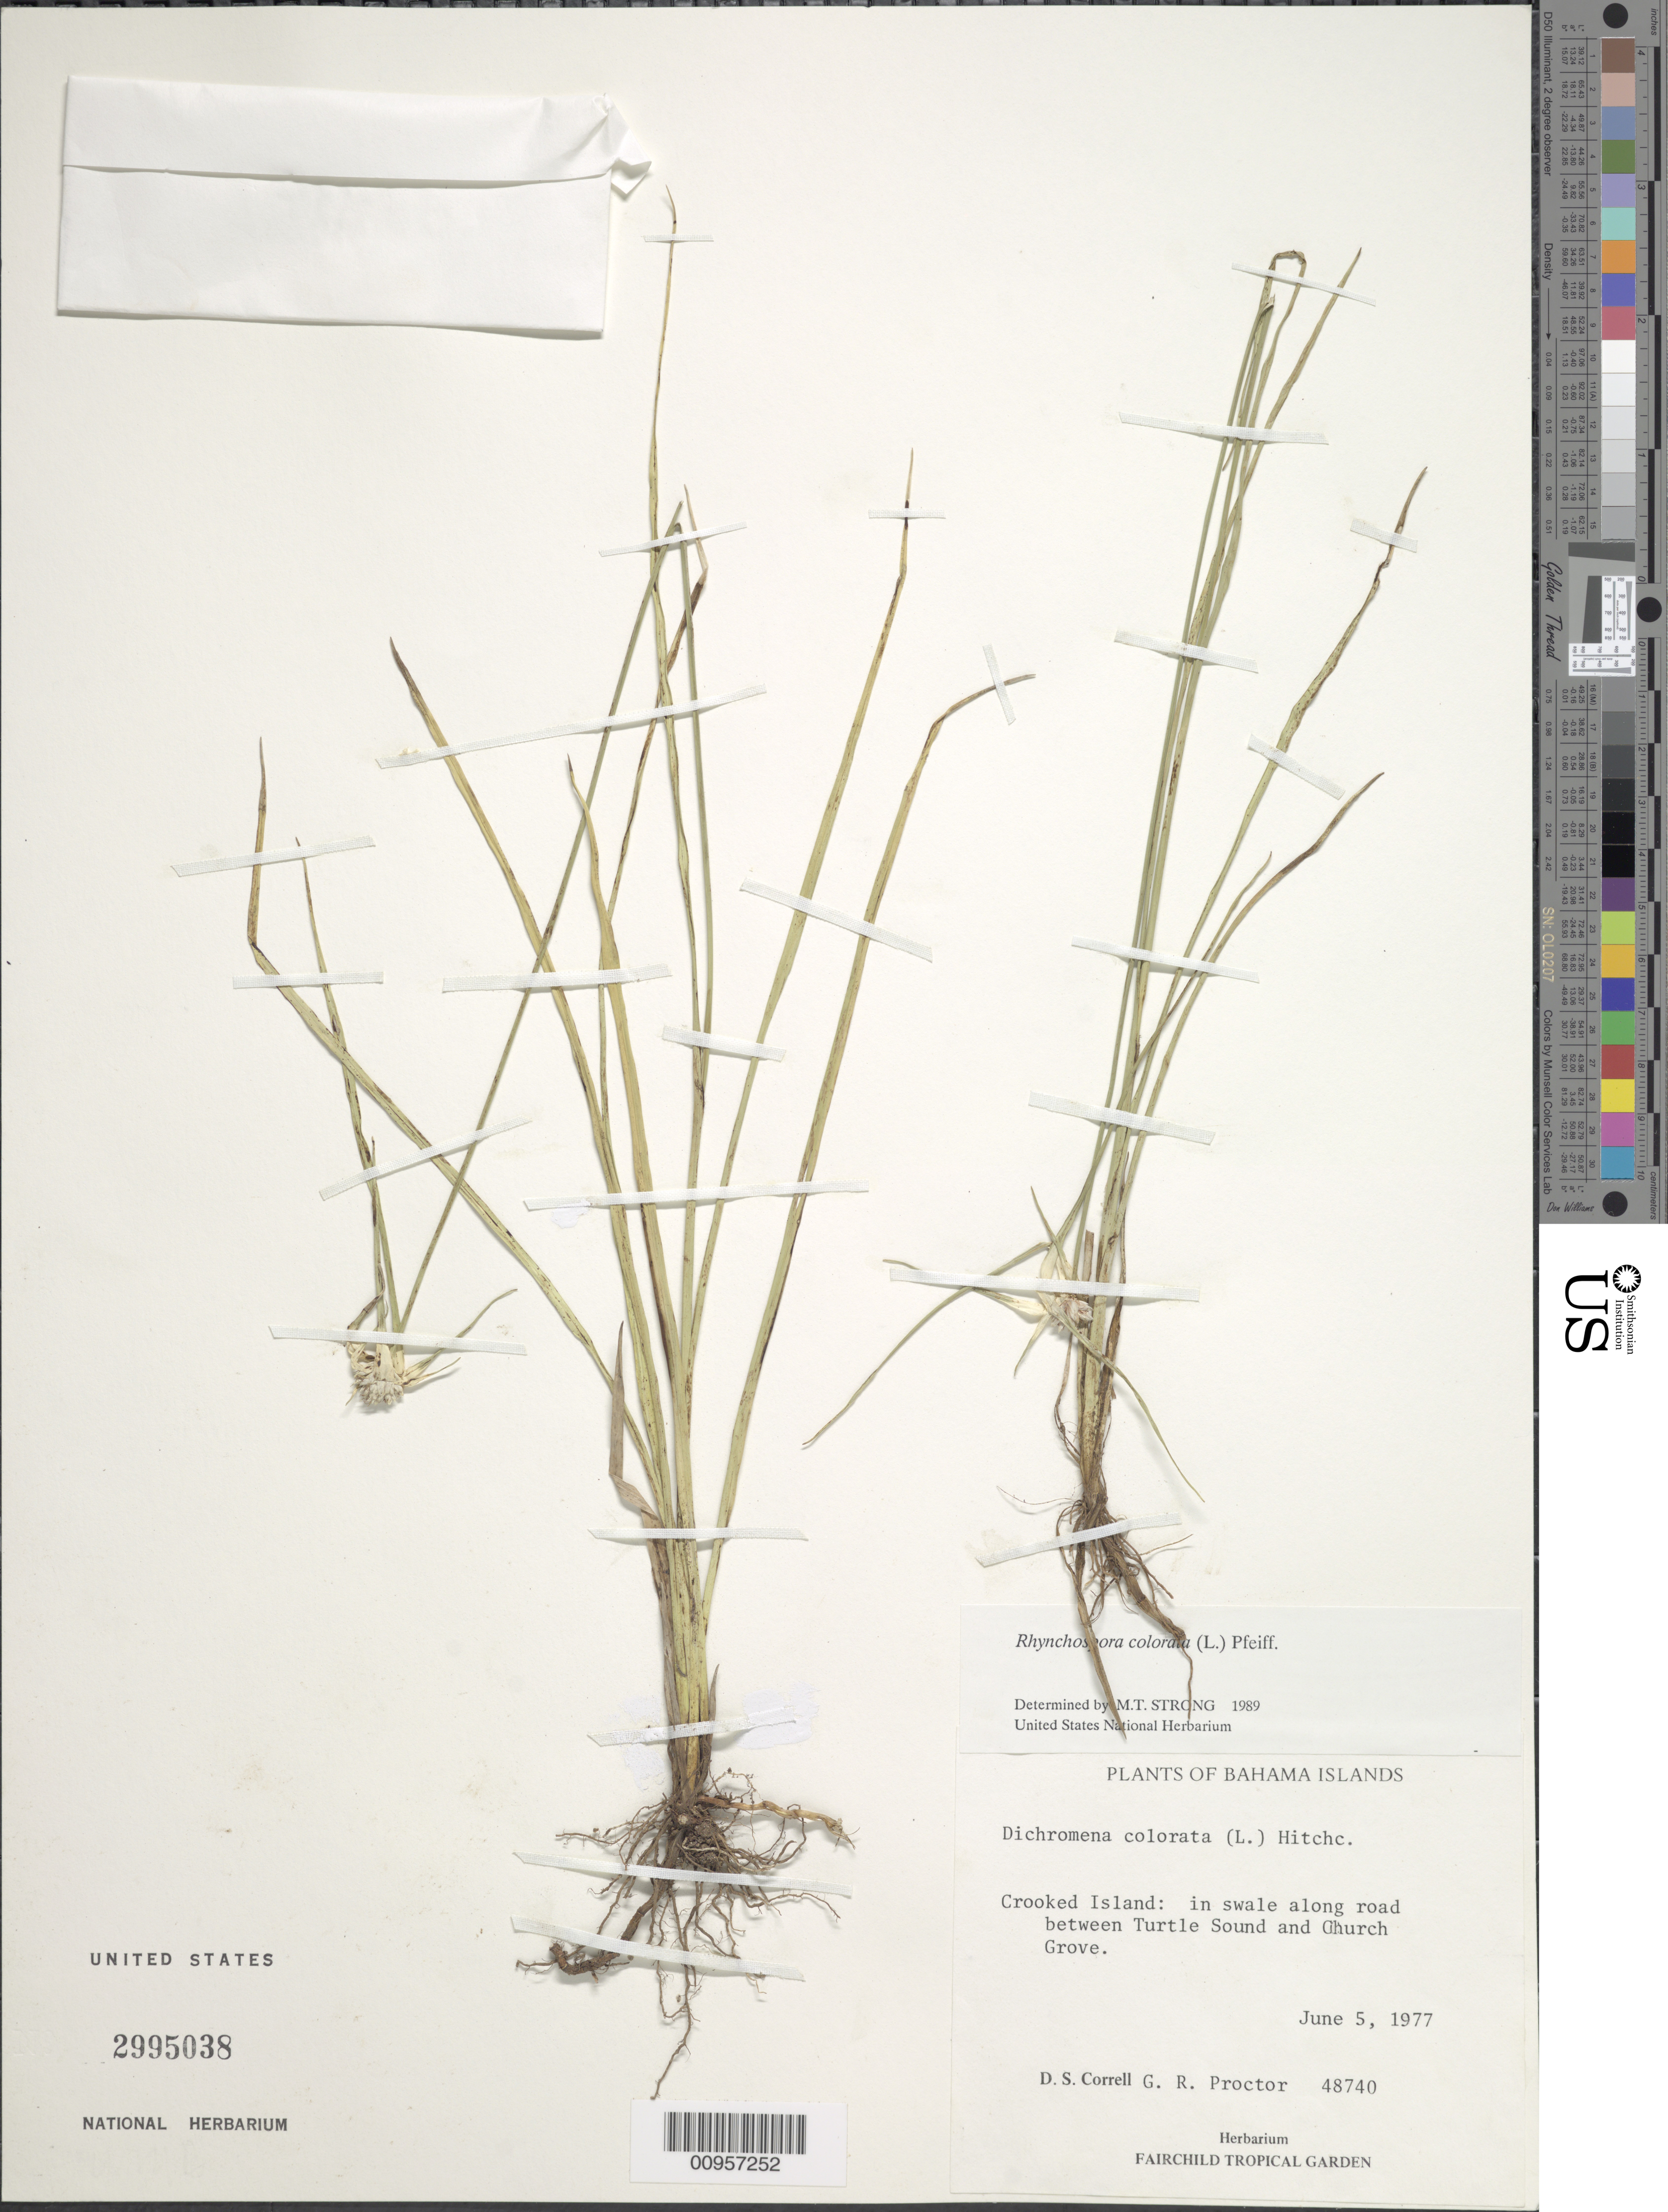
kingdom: Plantae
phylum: Tracheophyta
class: Liliopsida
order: Poales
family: Cyperaceae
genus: Rhynchospora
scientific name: Rhynchospora colorata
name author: (L.) H. Pfeiff.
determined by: Strong, M. T., (US), Smithsonian Institution - National Museum of Natural History (UNITED STATES)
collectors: D. S. Correll & G. R. Proctor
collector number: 48740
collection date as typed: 05 Jun 1977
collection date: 1977-06-05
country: Bahamas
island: Crooked Island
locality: Between Turtle Sound and Church Grove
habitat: In swale along road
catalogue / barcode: US 2995038